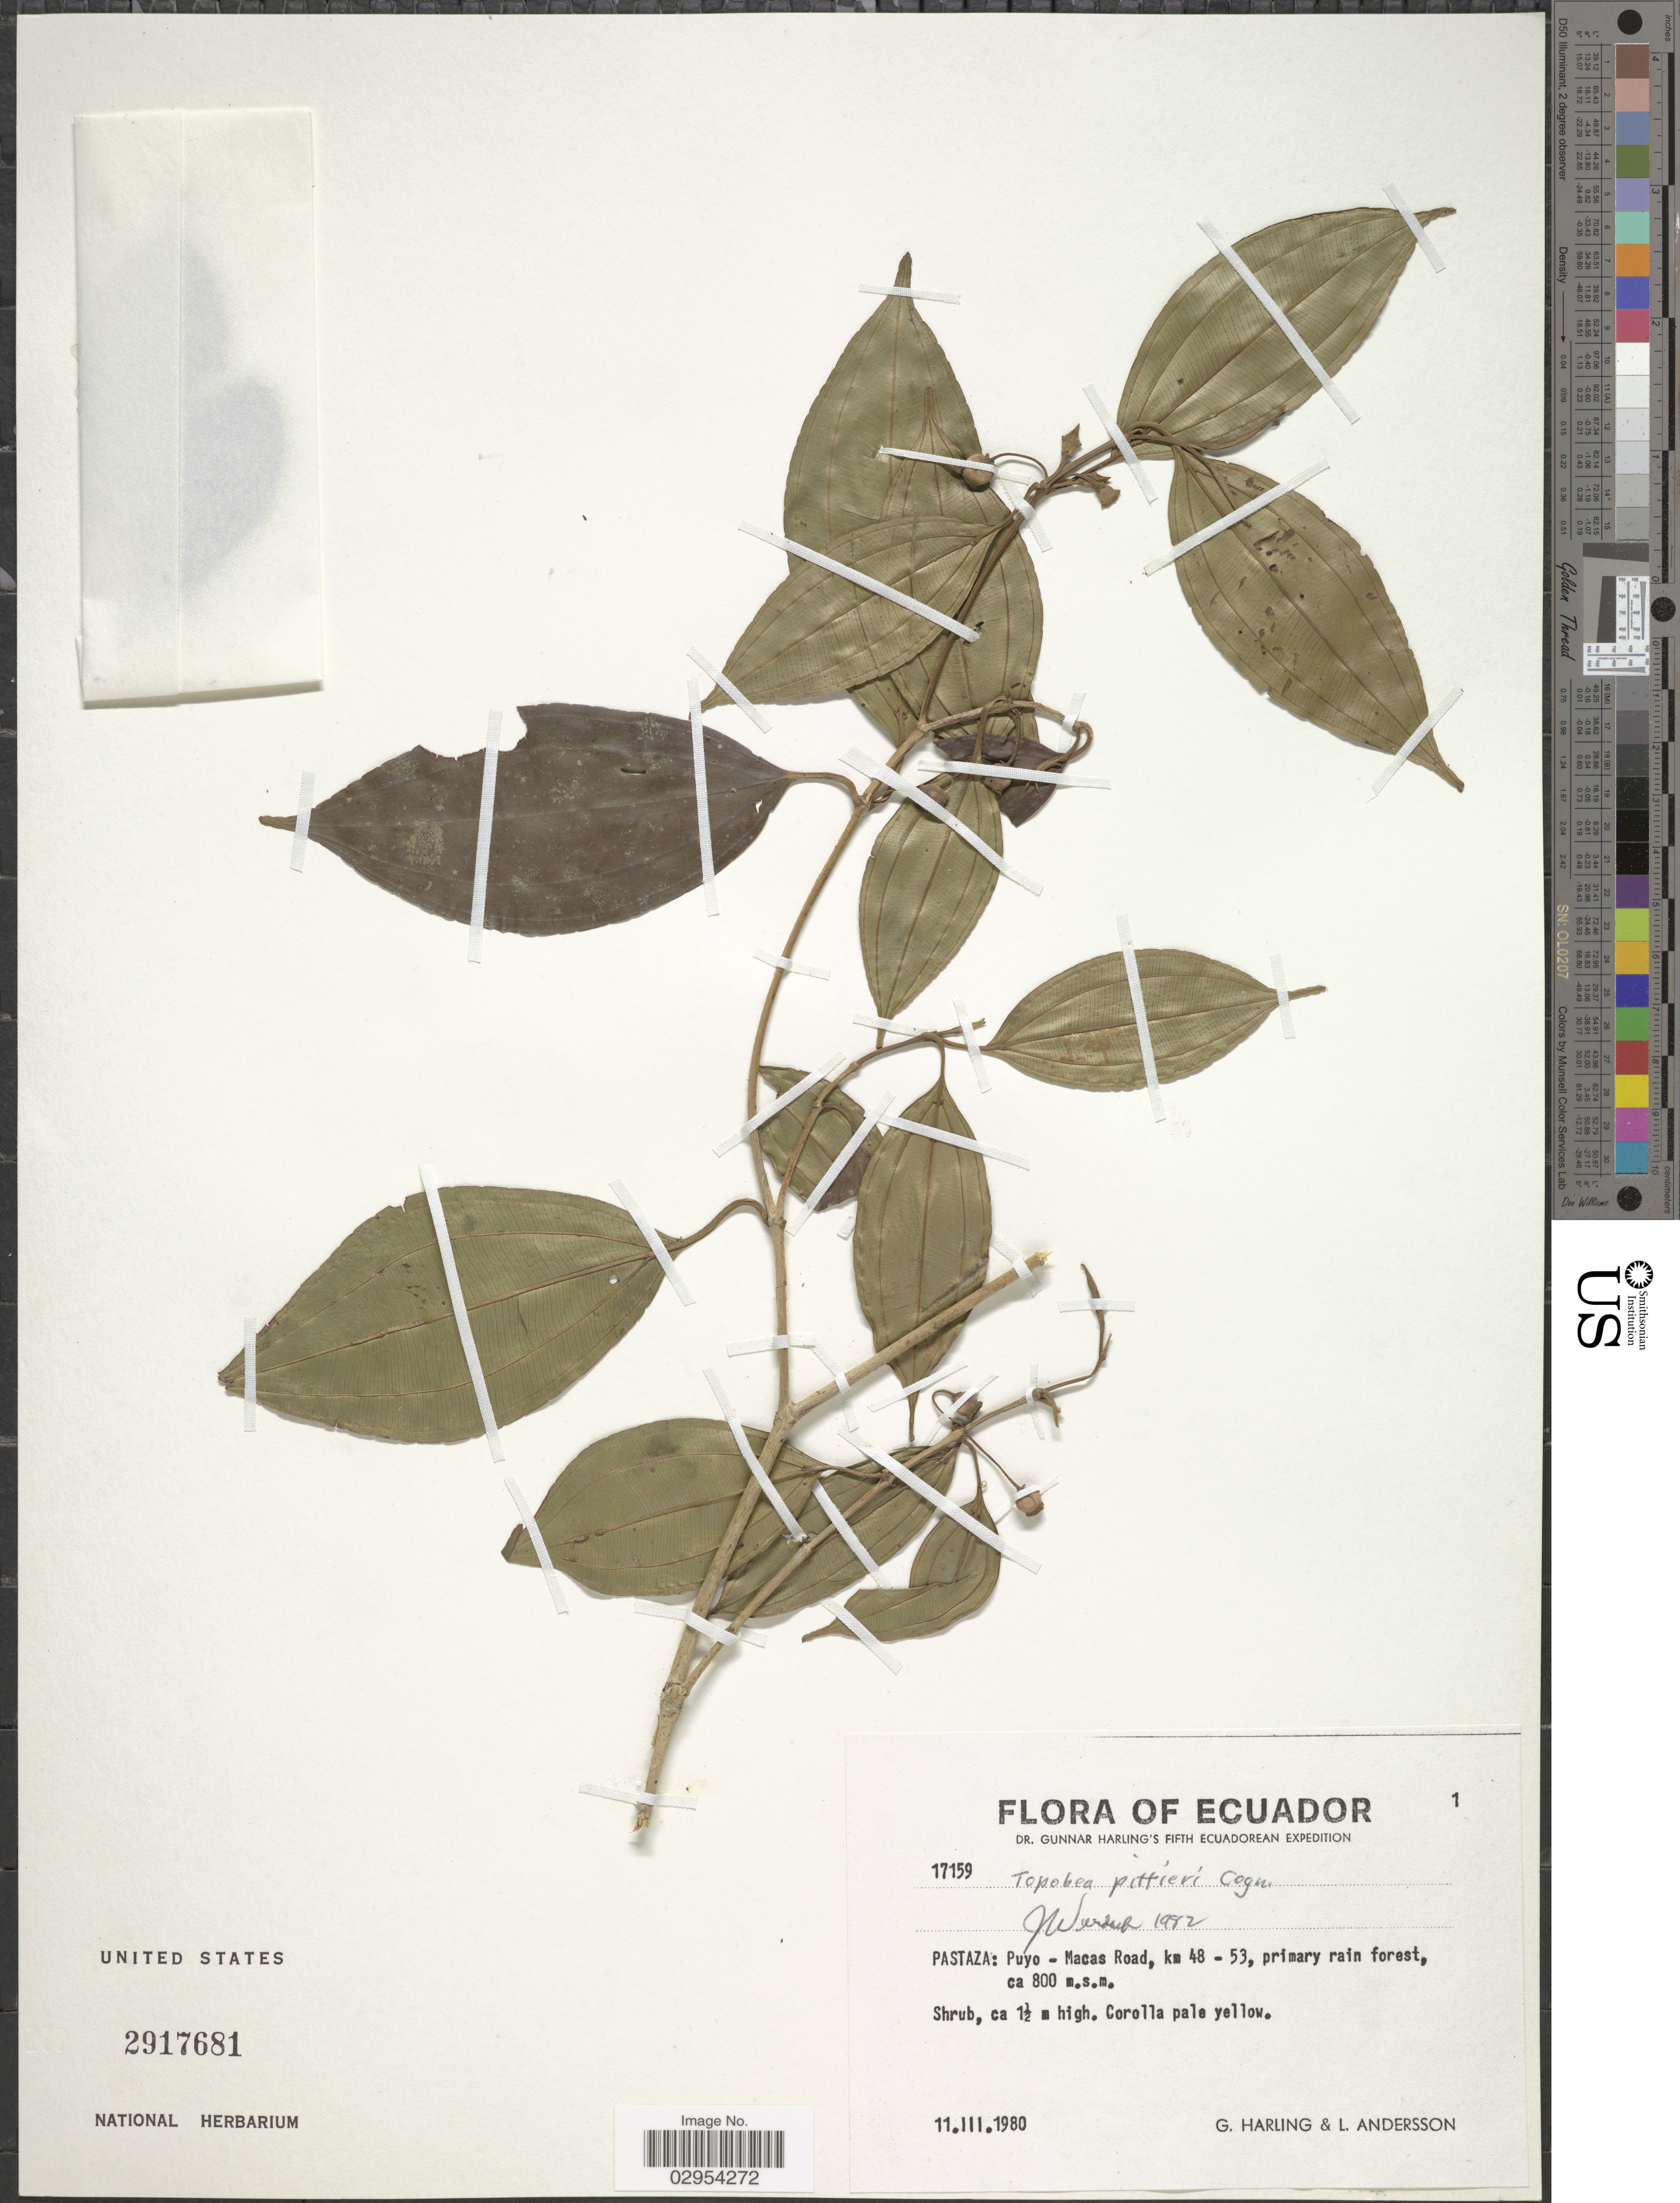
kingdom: Plantae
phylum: Tracheophyta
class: Magnoliopsida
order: Myrtales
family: Melastomataceae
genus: Topobea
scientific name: Topobea pittieri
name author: Cogn.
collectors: G. Harling & L. Andersson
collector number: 17159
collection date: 1980-03-11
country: Ecuador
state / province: Pastaza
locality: Puyo - Macas Road, km 48 - 53.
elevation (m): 800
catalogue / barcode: US 2917681